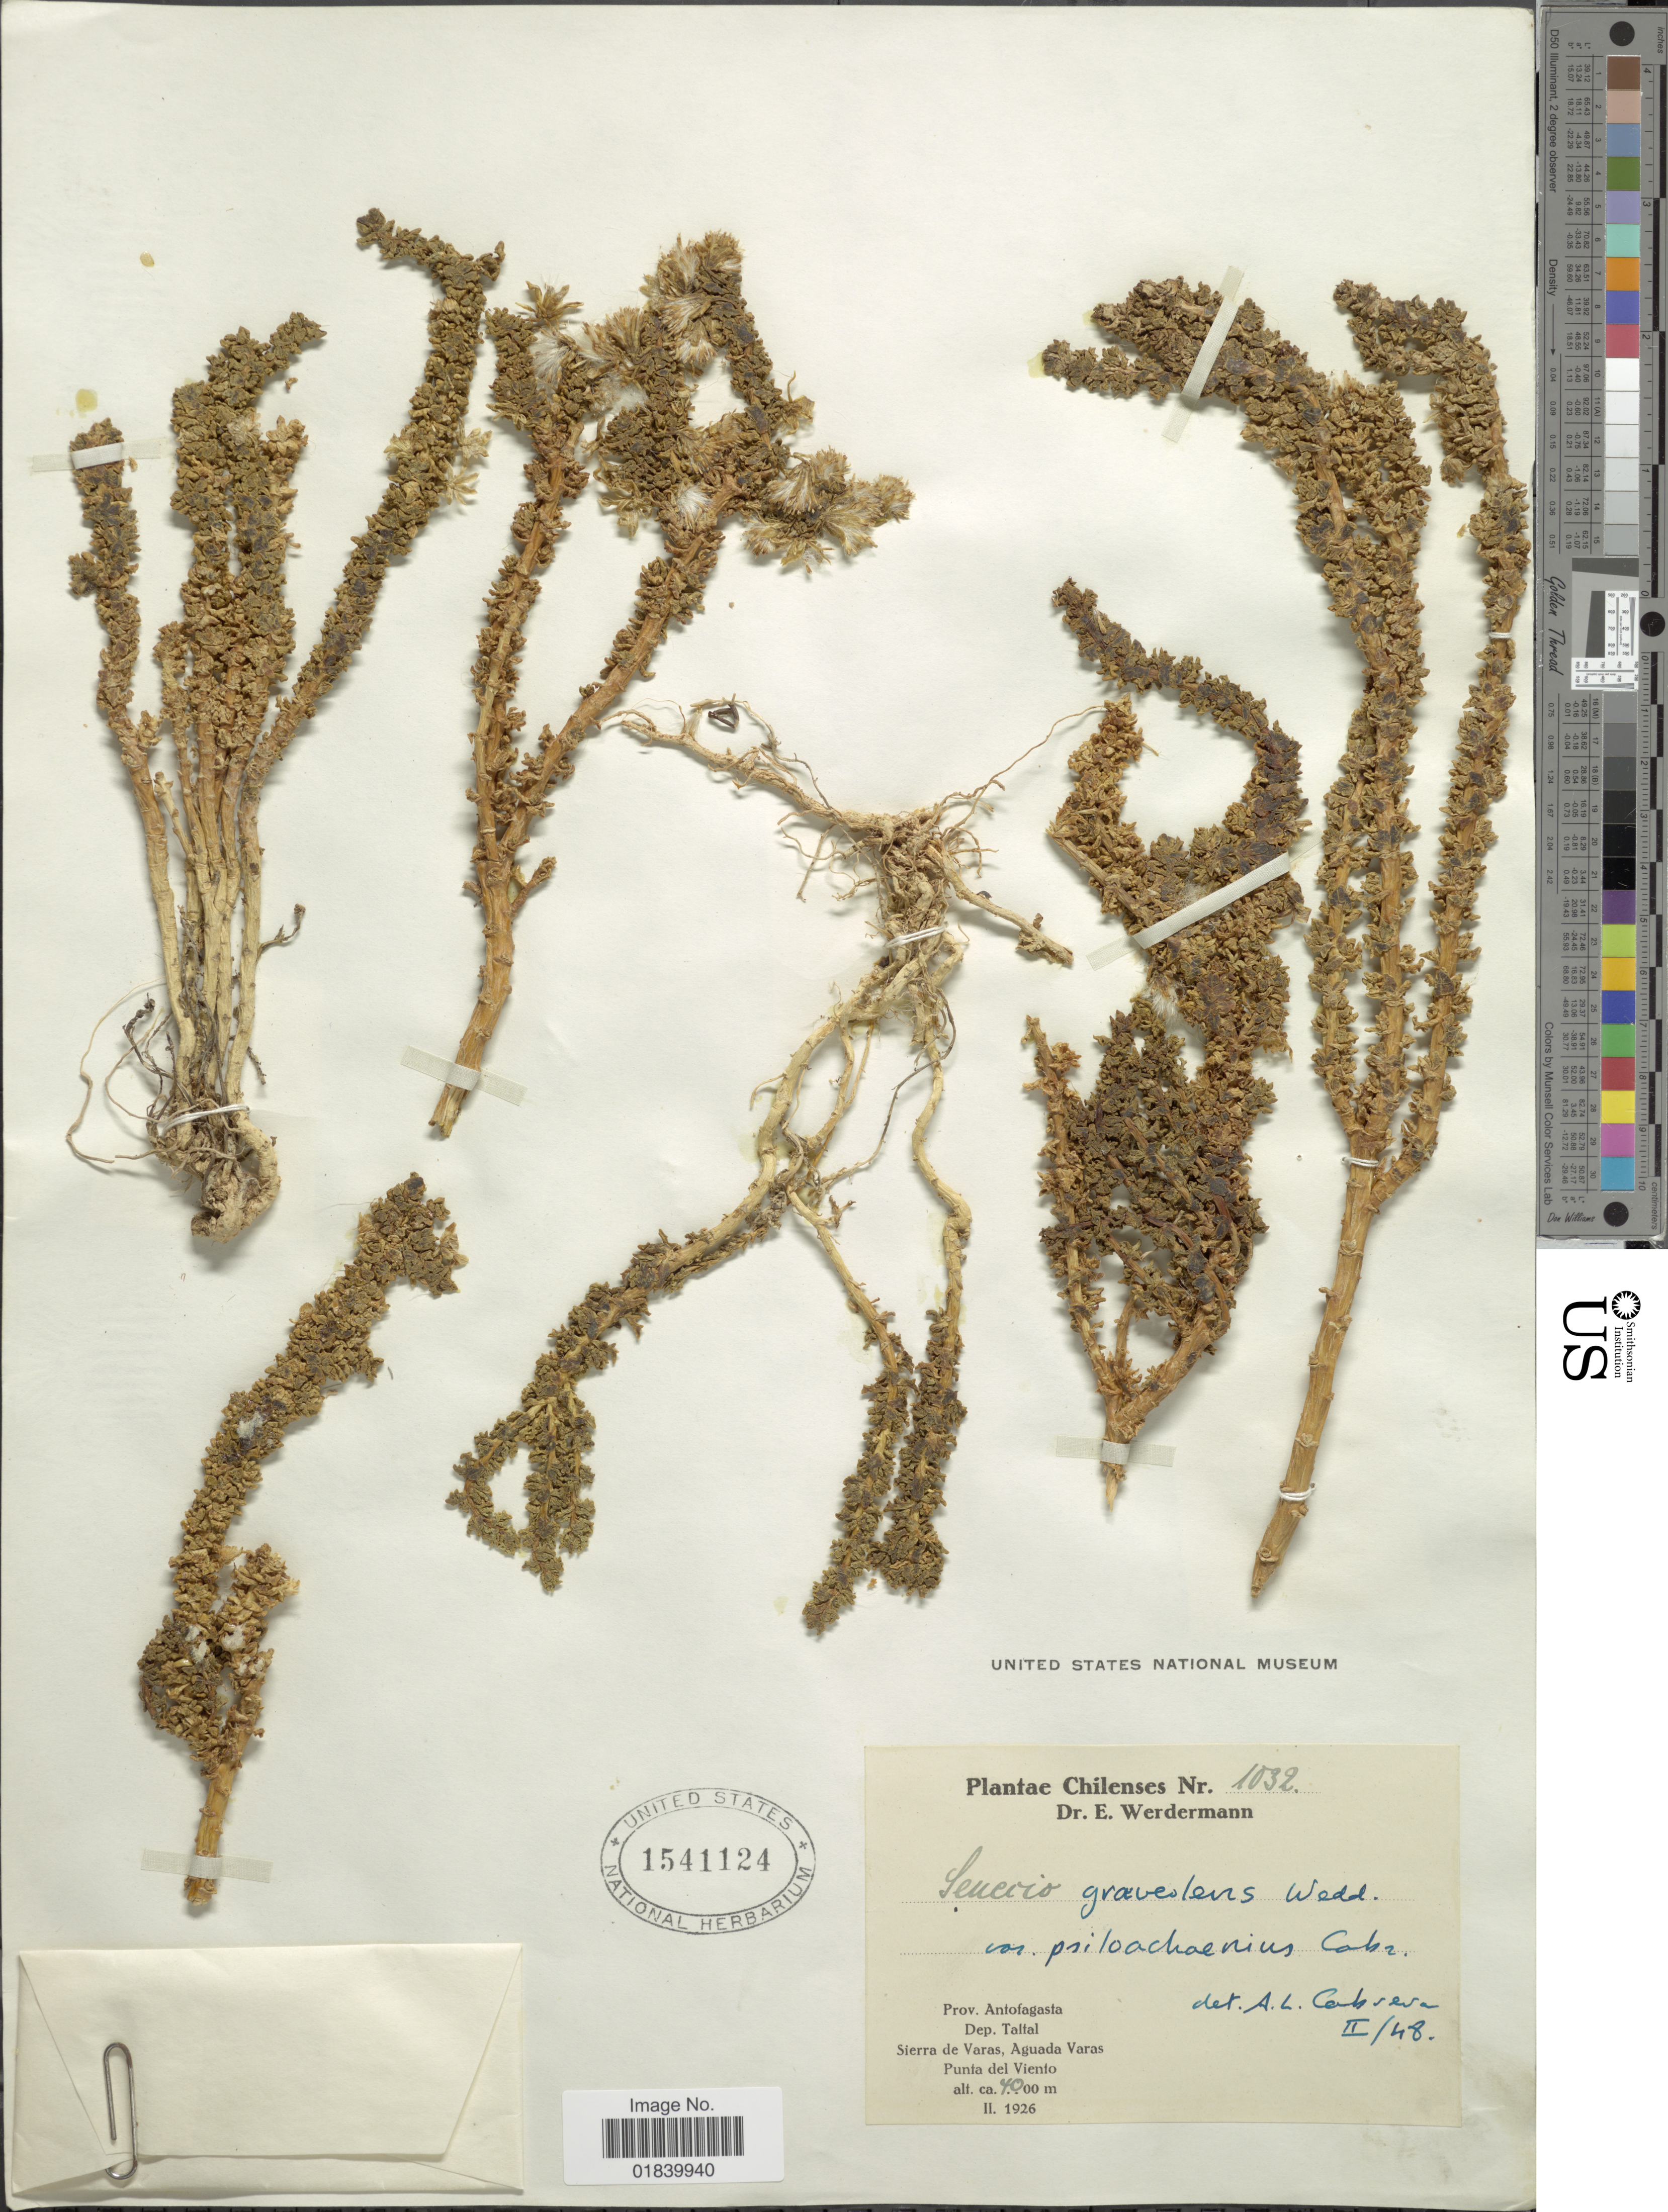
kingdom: Plantae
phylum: Tracheophyta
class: Magnoliopsida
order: Asterales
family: Asteraceae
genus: Senecio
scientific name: Senecio nutans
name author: Sch. Bip.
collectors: E. Werdermann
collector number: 1032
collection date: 1926-02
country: Chile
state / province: Antofagasta (II)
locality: Dep. Taltal, Sierra de Varas, Aguada Varas. Punta del Viento.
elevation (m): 4000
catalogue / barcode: US 1541124